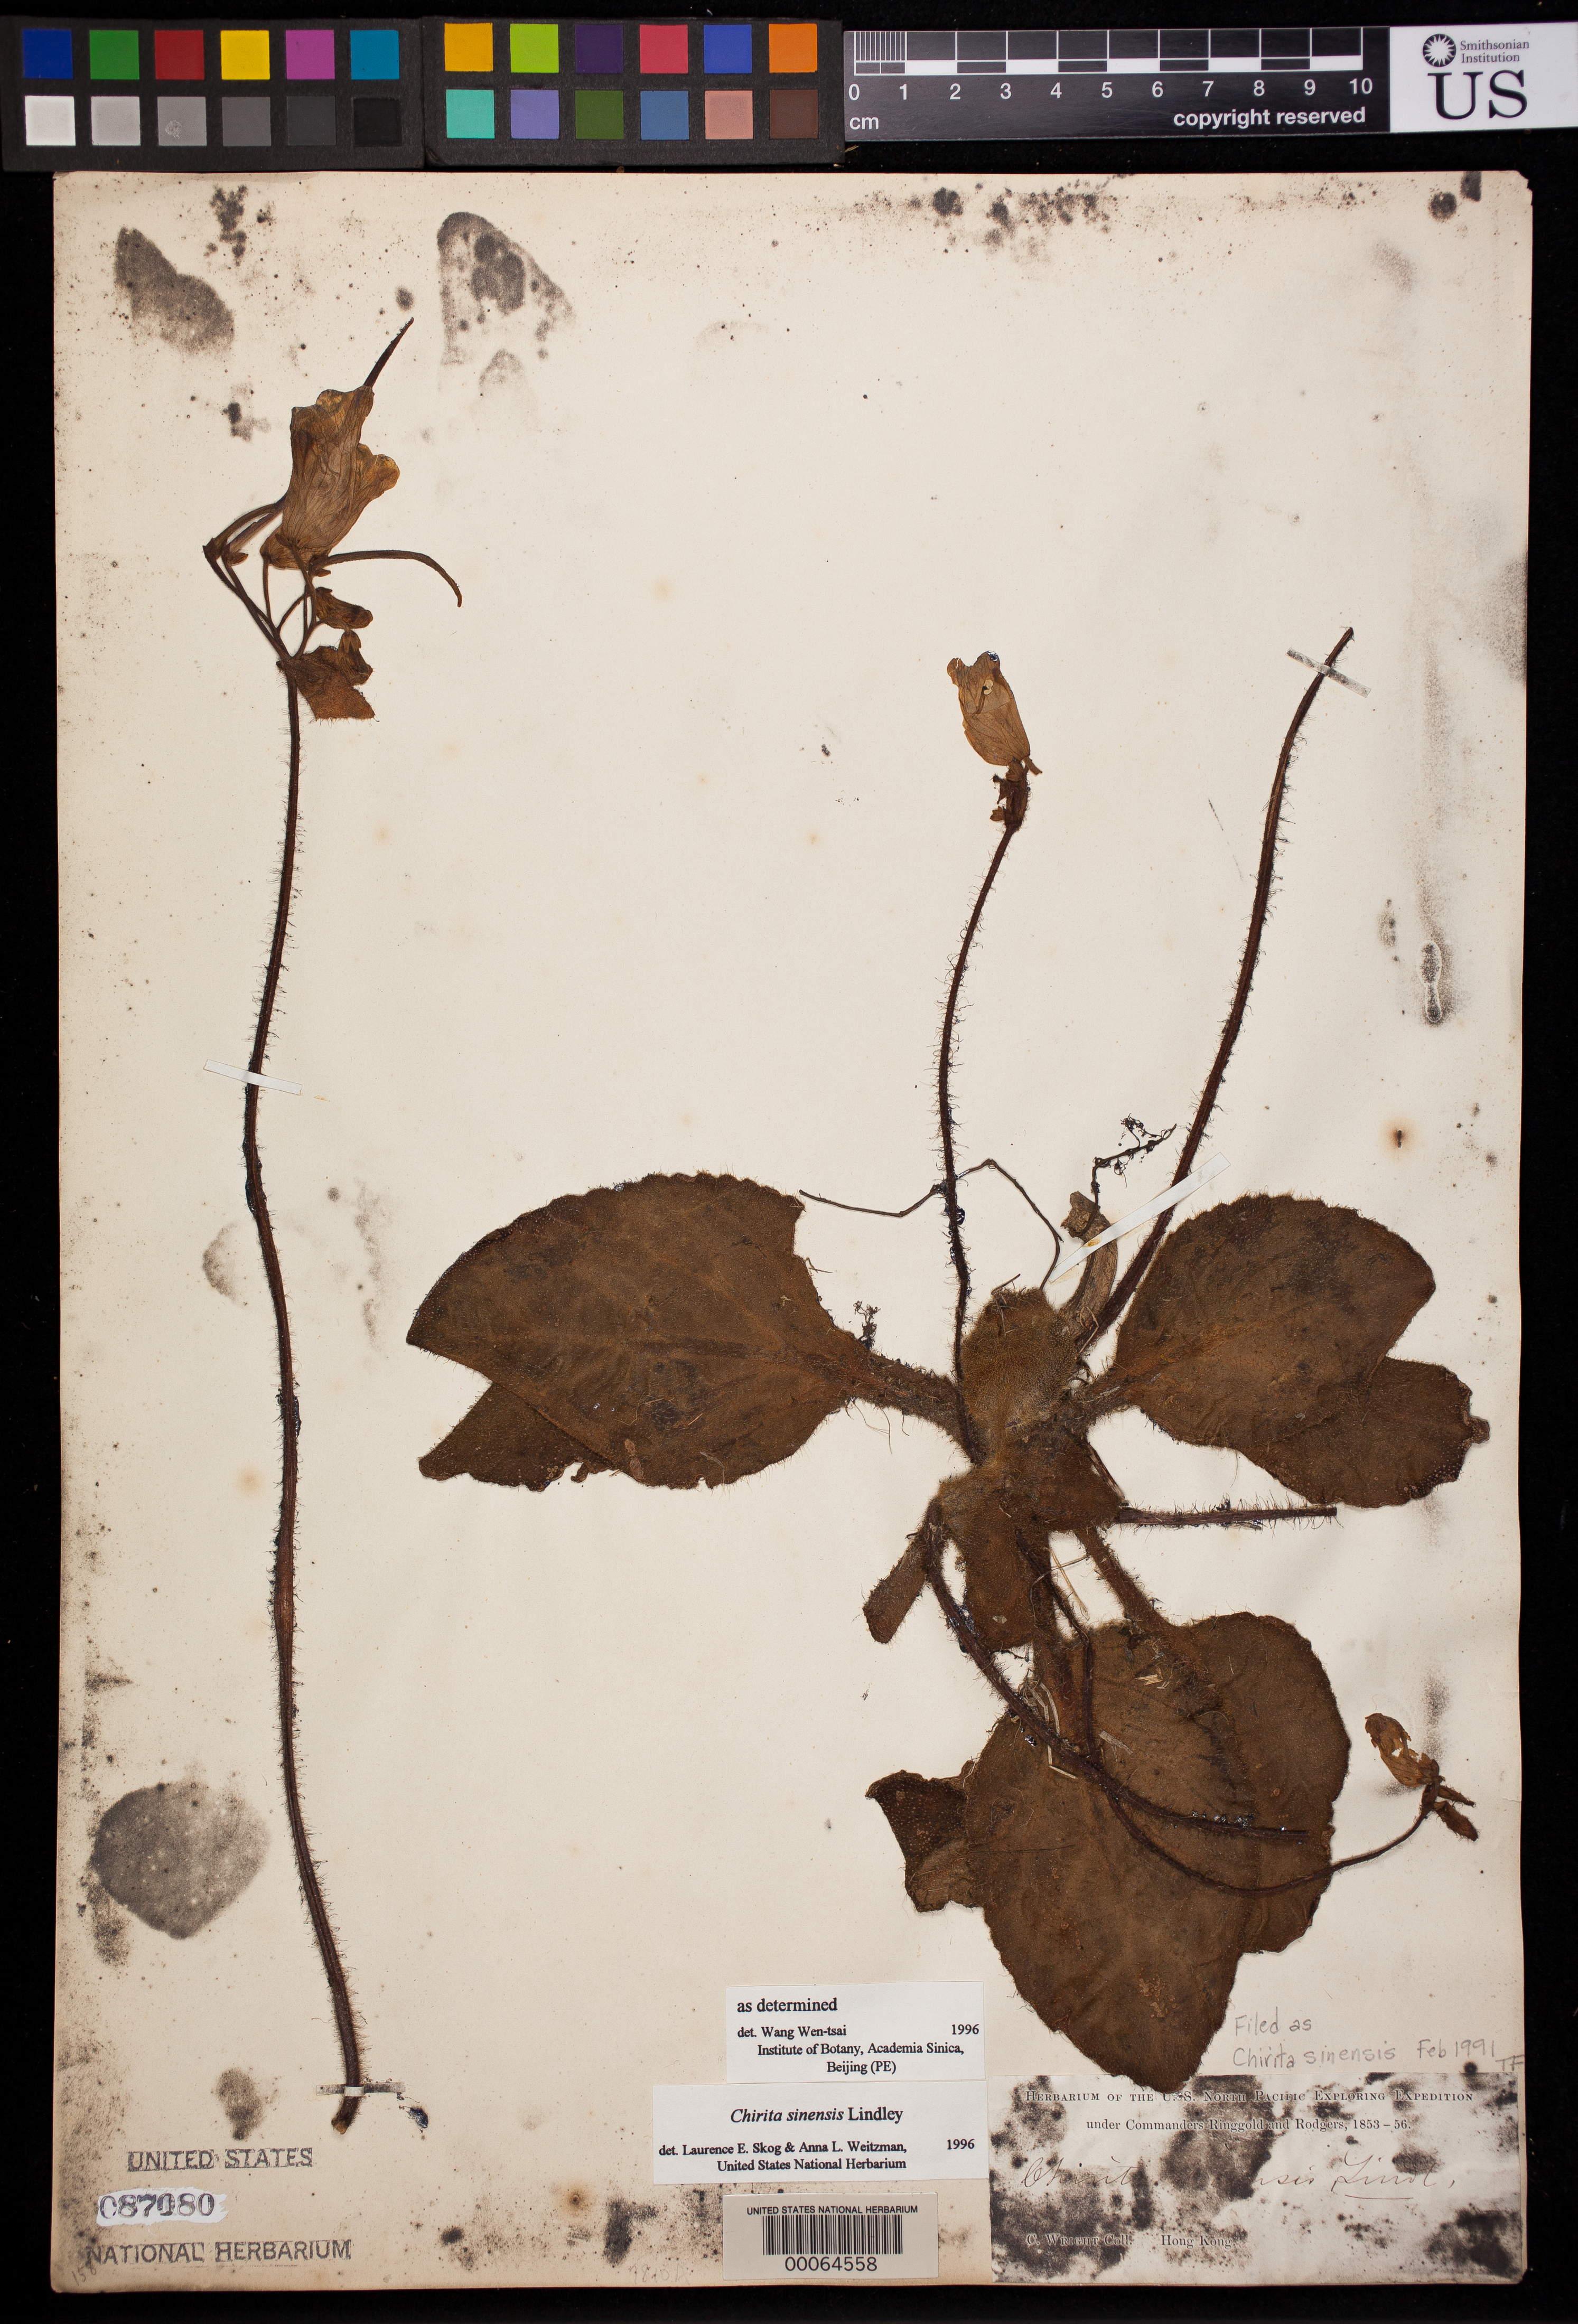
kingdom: Plantae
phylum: Tracheophyta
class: Magnoliopsida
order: Lamiales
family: Gesneriaceae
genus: Primulina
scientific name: Primulina dryas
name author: (Dunn) Mich. Möller & A. Weber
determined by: Skog, Laurence E.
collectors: C. Wright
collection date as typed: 1853-56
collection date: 1853/1856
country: China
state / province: Hong Kong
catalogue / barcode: US 87080